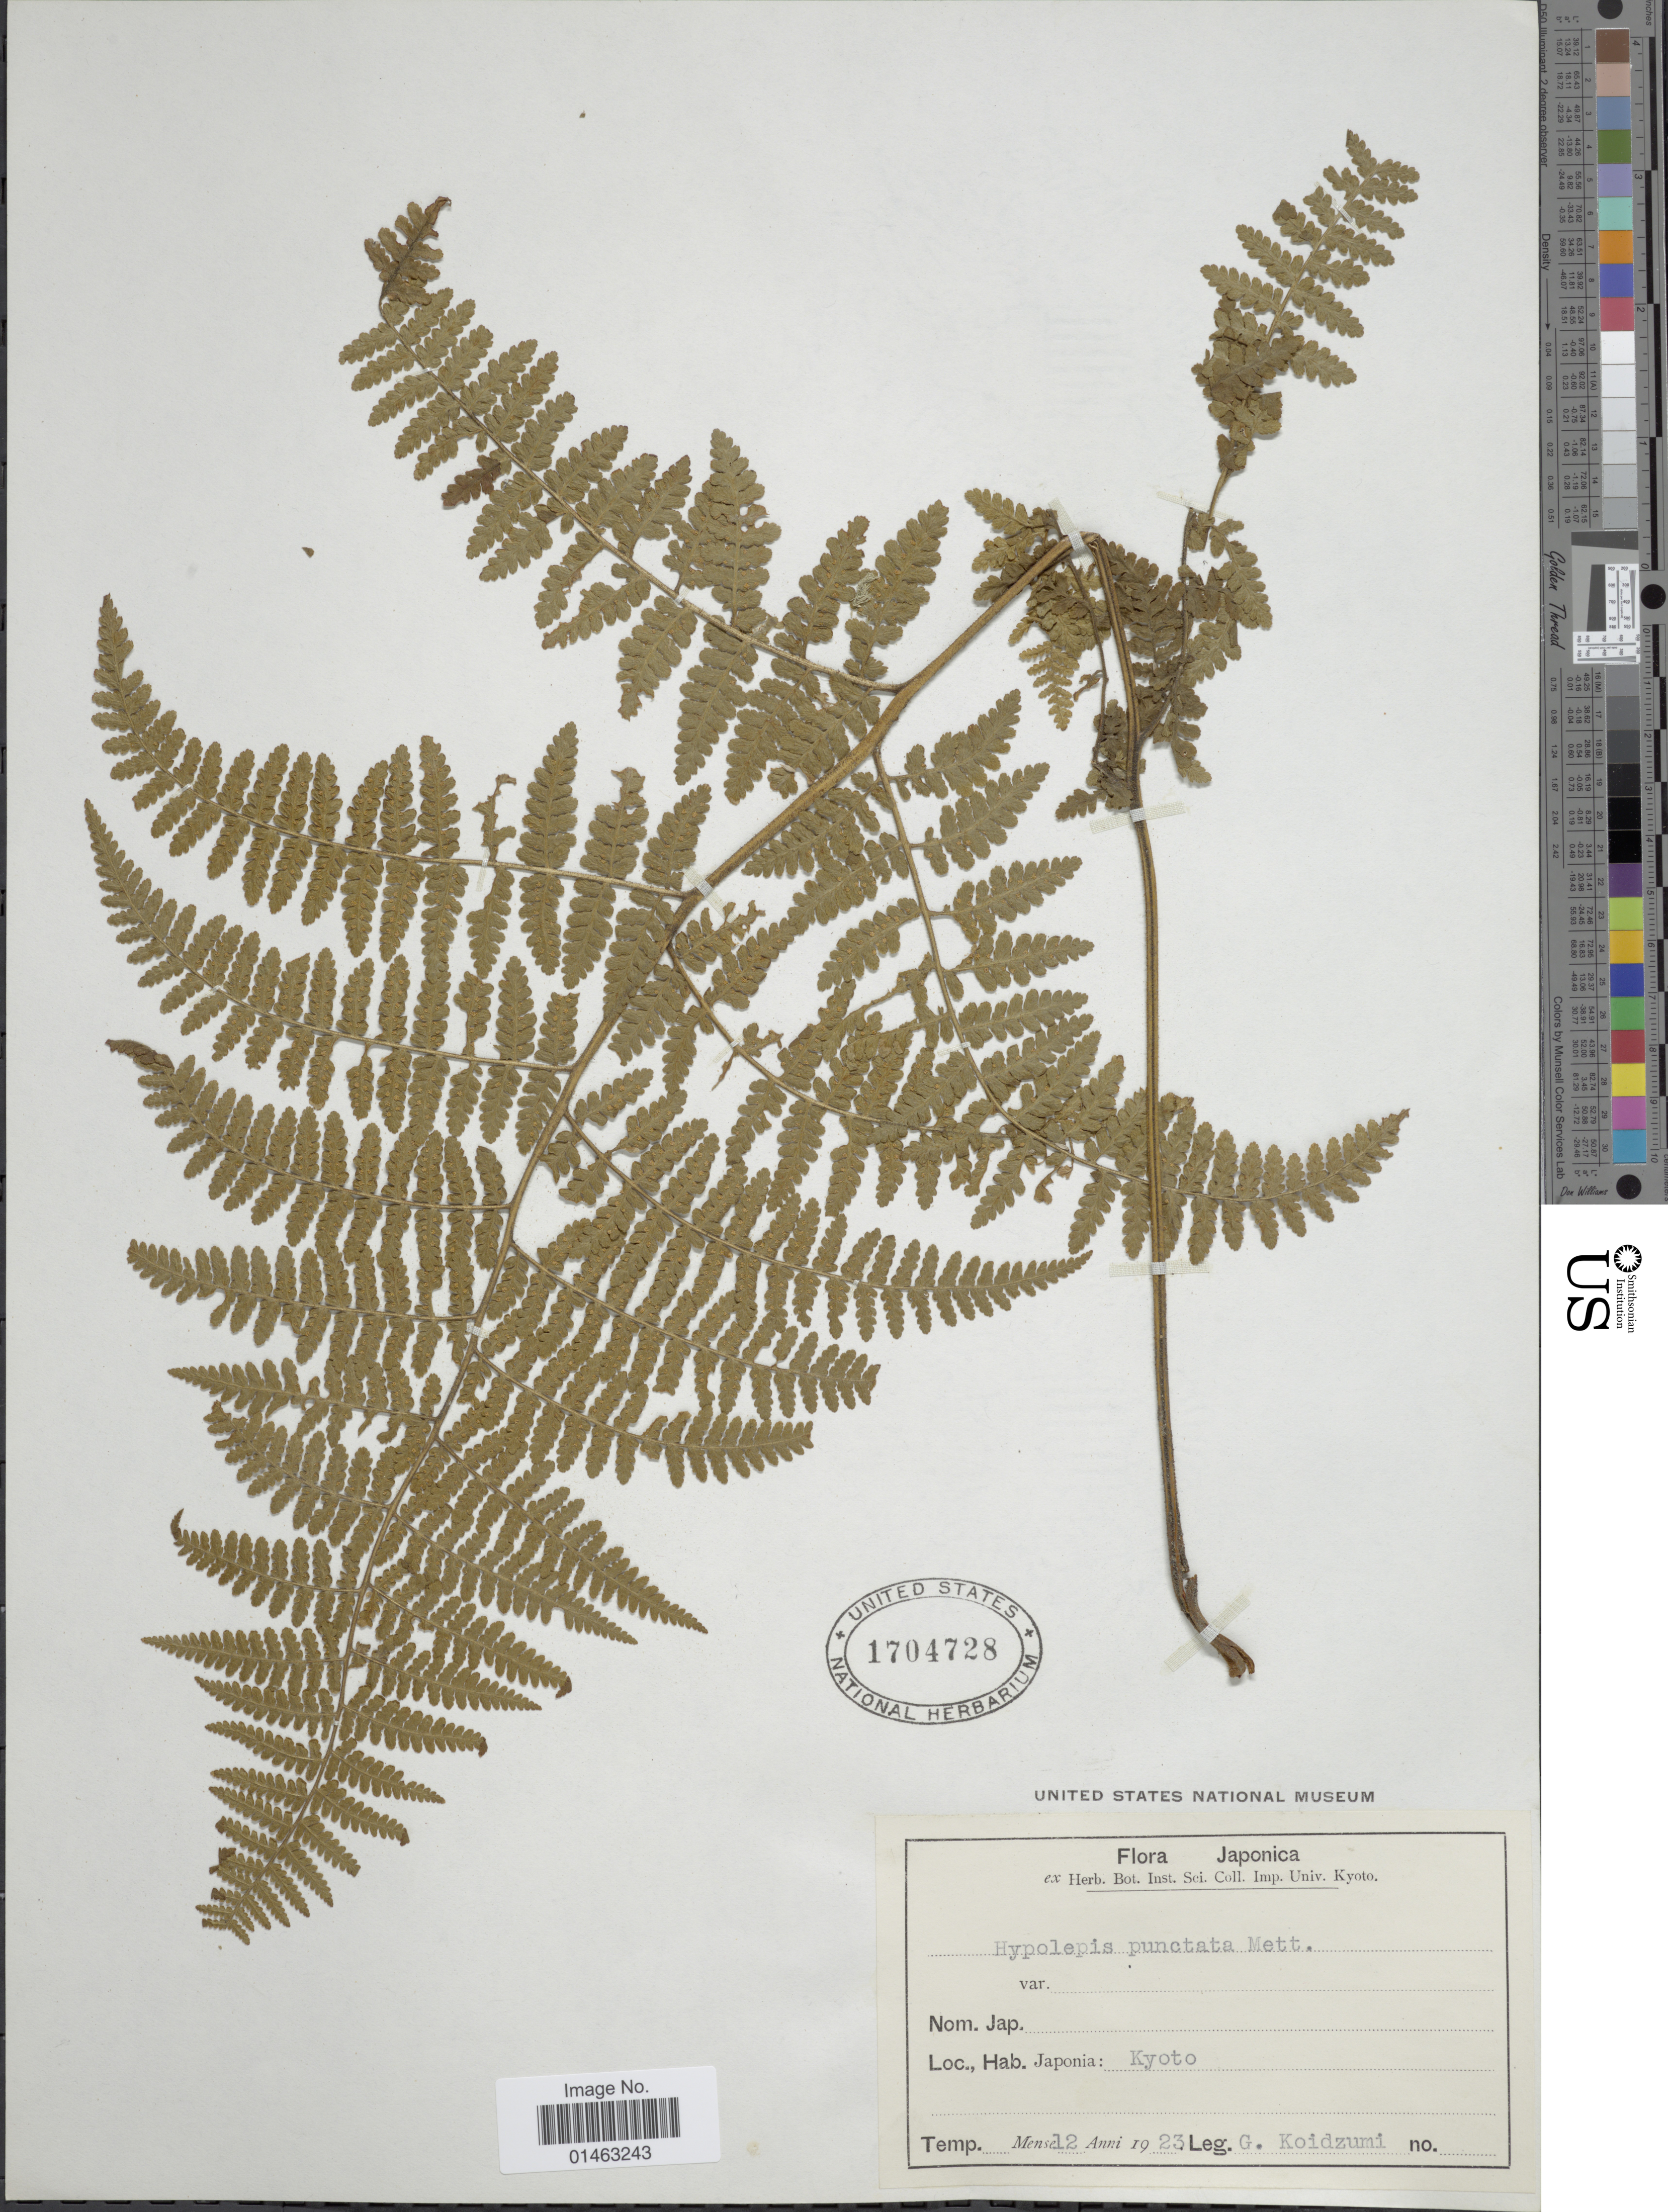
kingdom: Plantae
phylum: Tracheophyta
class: Polypodiopsida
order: Polypodiales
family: Dennstaedtiaceae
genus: Hypolepis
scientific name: Hypolepis punctata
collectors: G. Koidzumi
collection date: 1923-12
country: Japan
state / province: Kyoto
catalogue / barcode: US 1704728